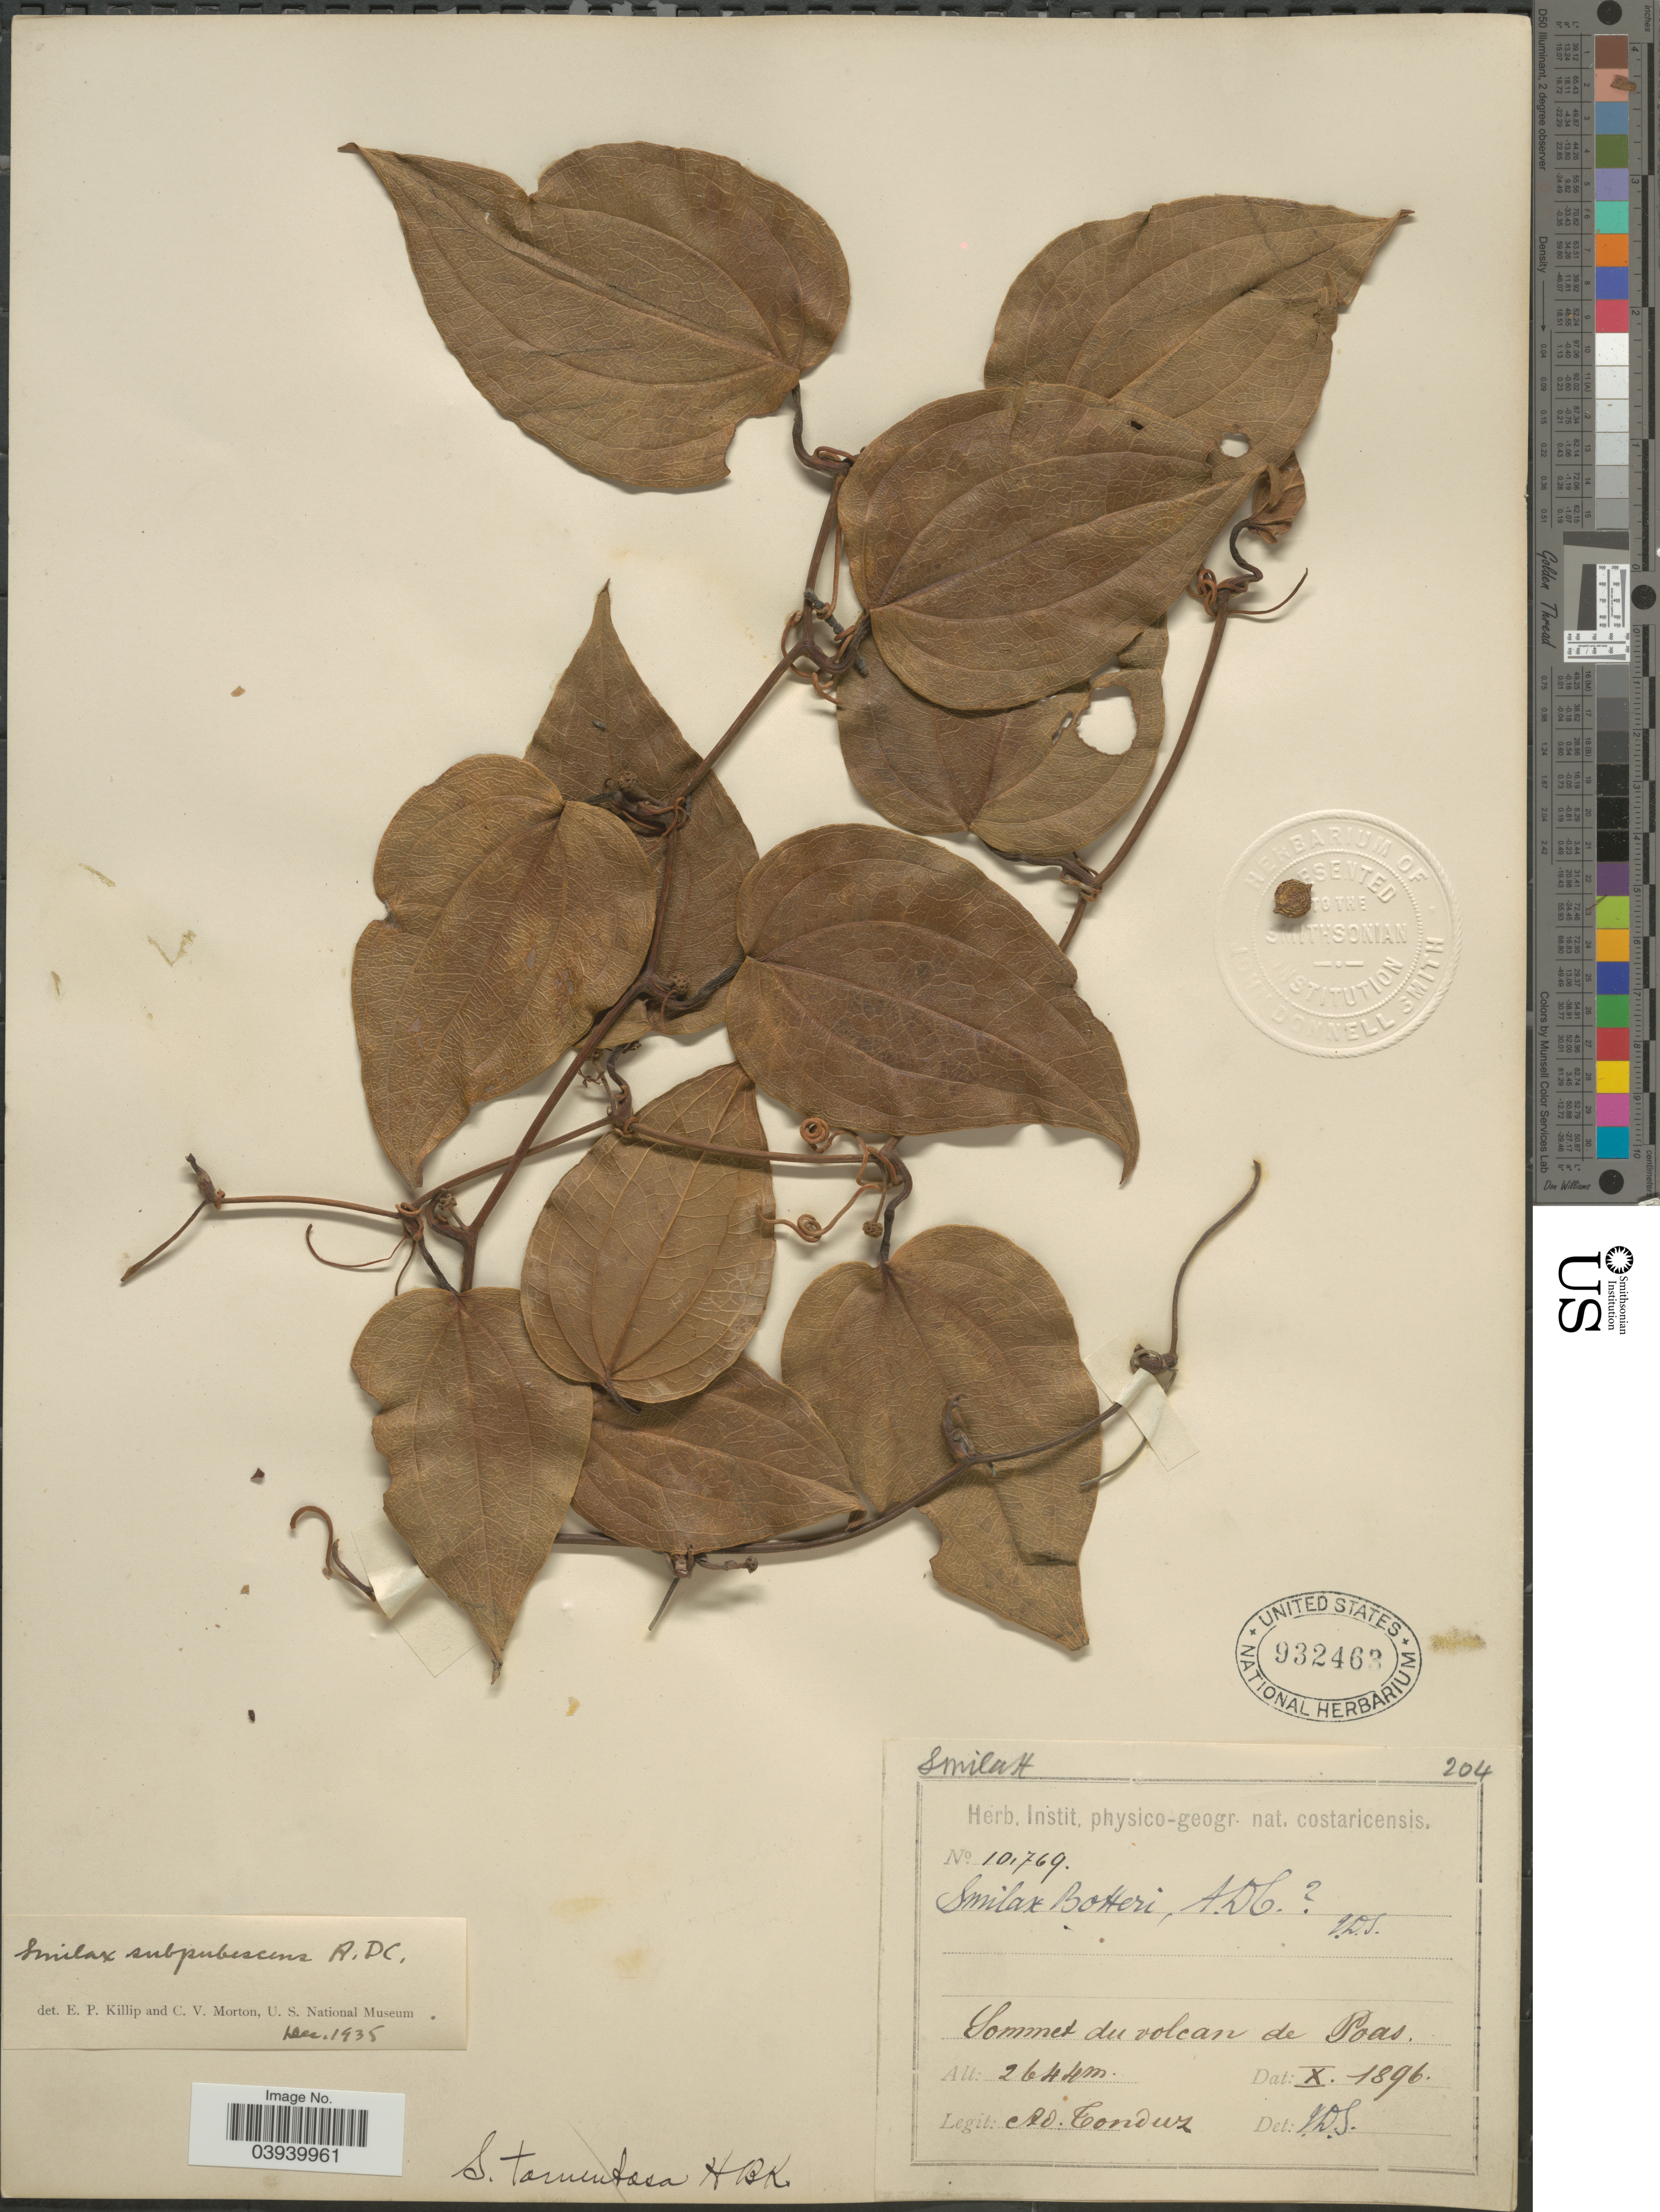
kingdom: Plantae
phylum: Tracheophyta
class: Liliopsida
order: Liliales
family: Smilacaceae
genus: Smilax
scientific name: Smilax subpubescens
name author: A. DC.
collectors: A. Tonduz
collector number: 10769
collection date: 1896-10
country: Costa Rica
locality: Sommet du volcan de Poas.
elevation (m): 2644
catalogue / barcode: US 932463